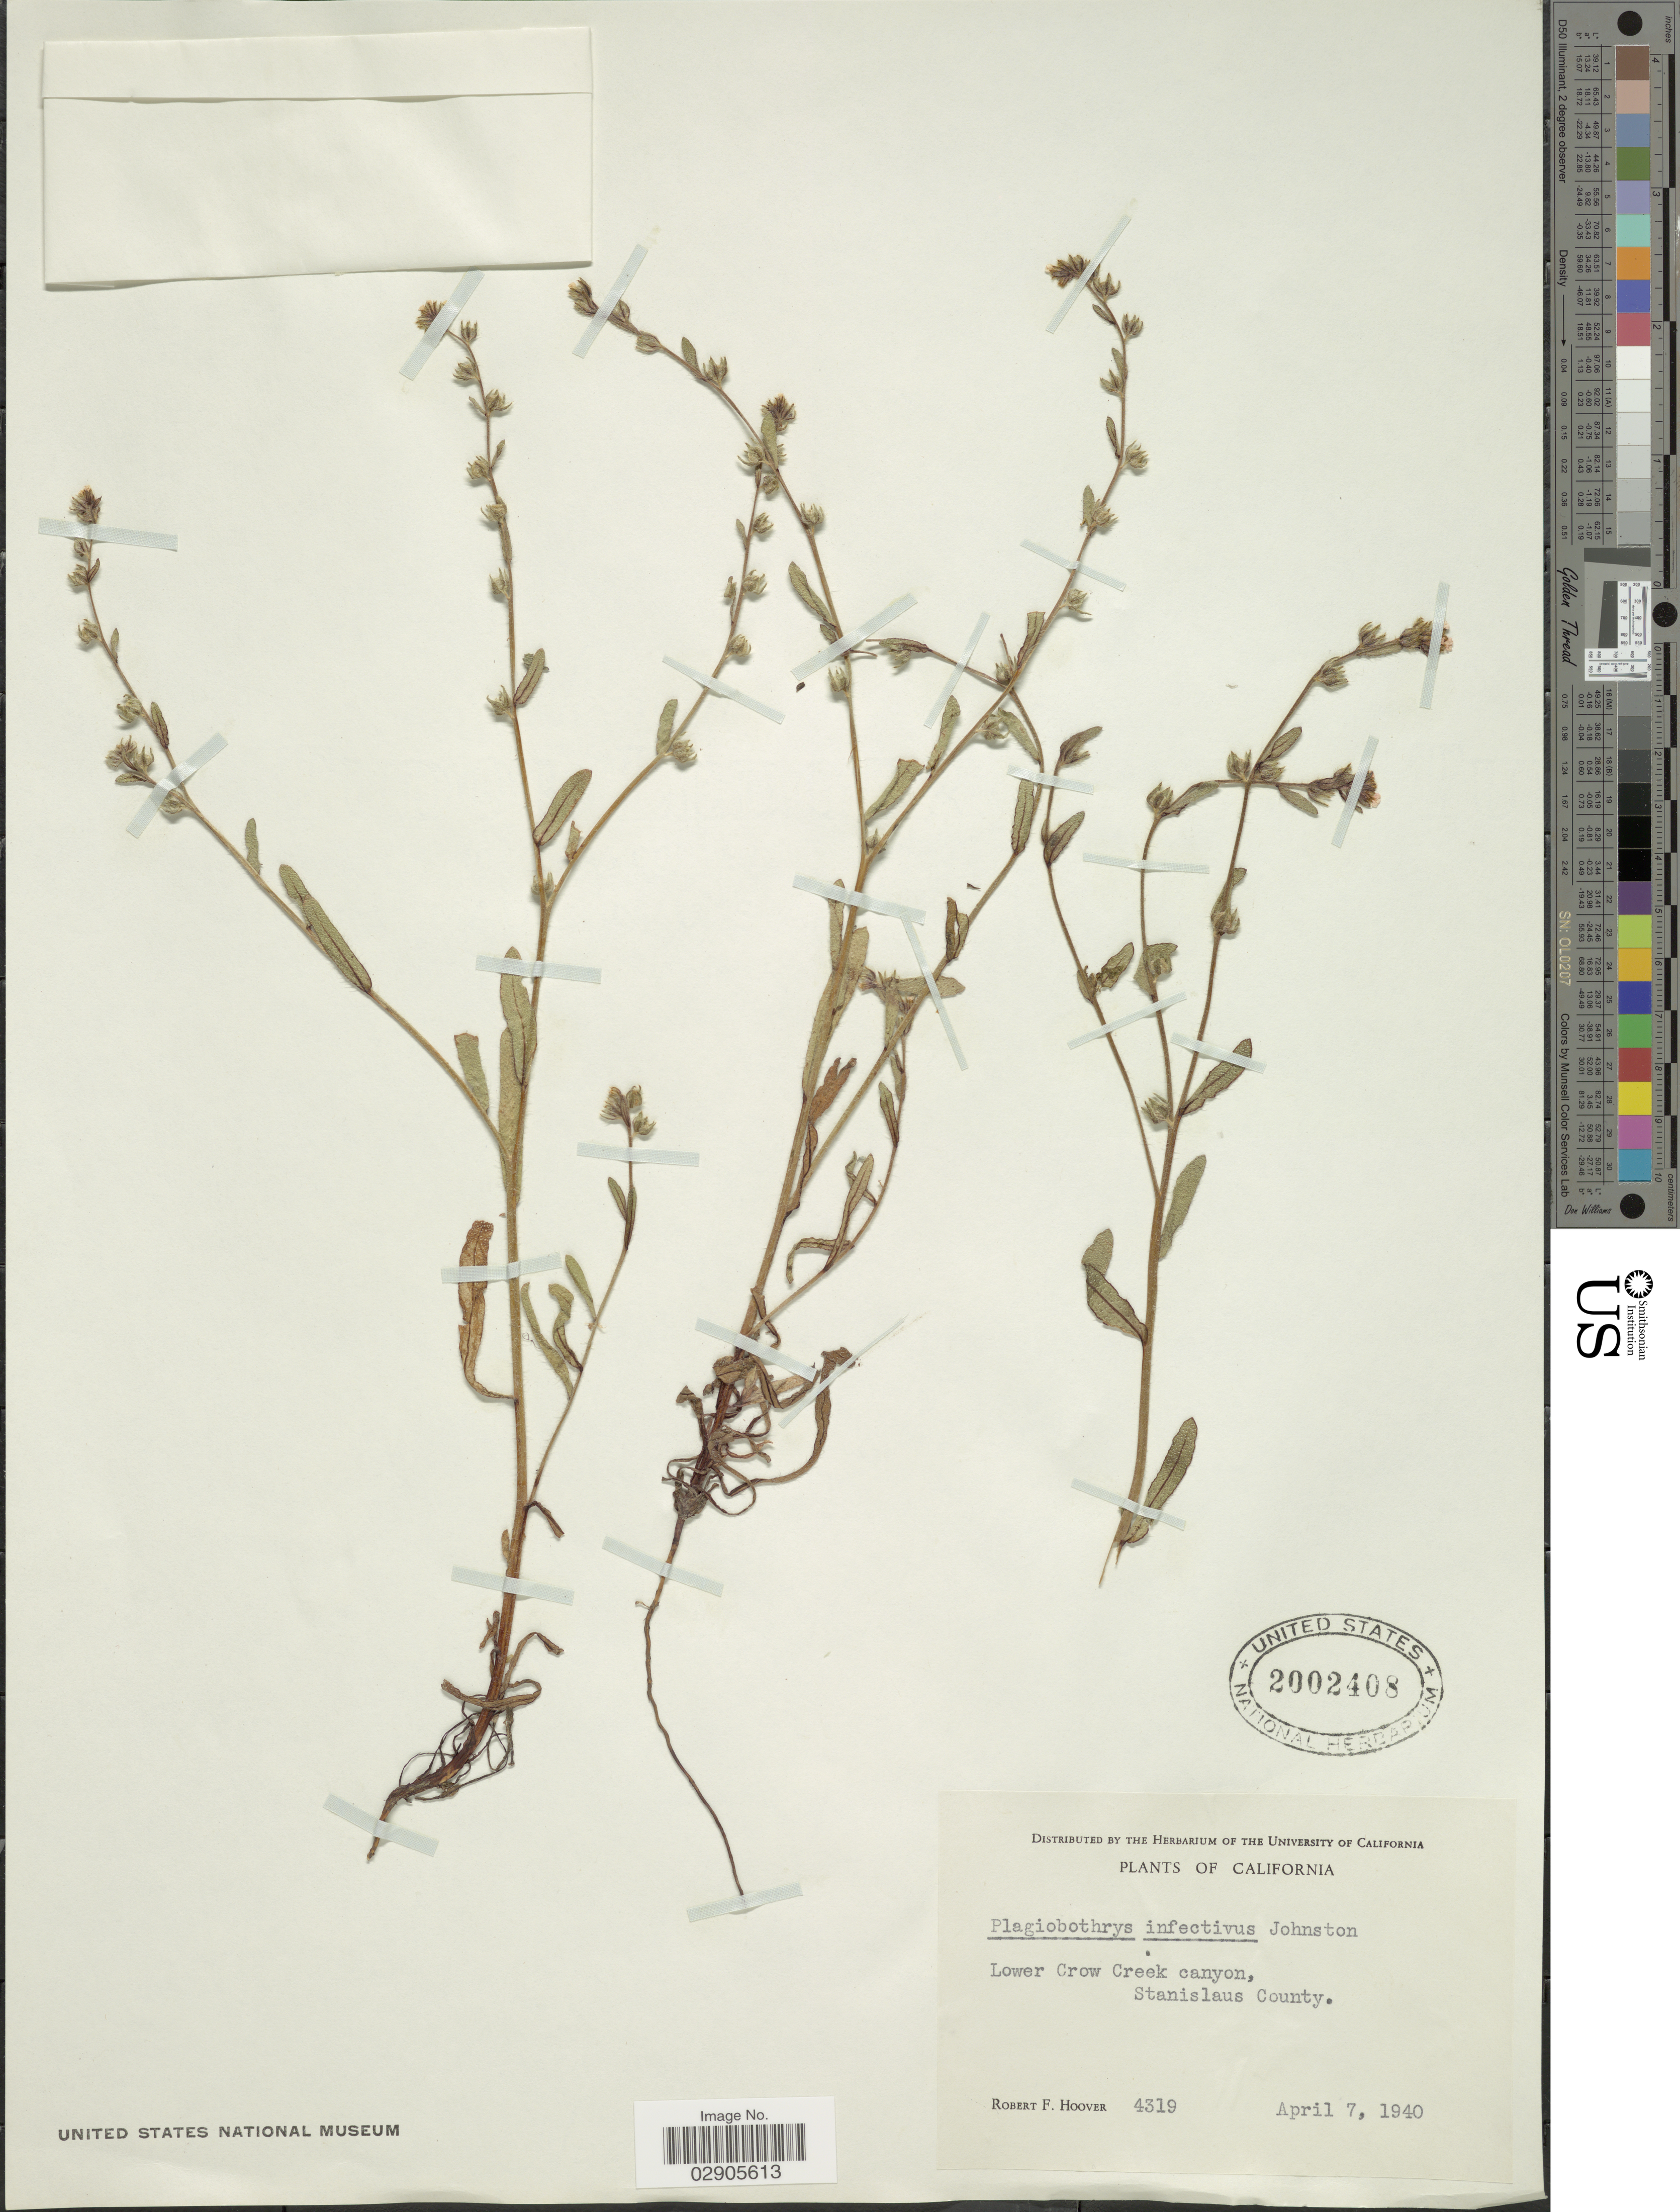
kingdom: Plantae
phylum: Tracheophyta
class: Magnoliopsida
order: Boraginales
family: Boraginaceae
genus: Plagiobothrys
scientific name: Plagiobothrys infectivus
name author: I.M. Johnst.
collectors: R. F. Hoover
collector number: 4319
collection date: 1940-04-07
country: United States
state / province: California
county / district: Stanislaus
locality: Lower Crow Creek canyon, Stanislaus County.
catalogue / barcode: US 2002408